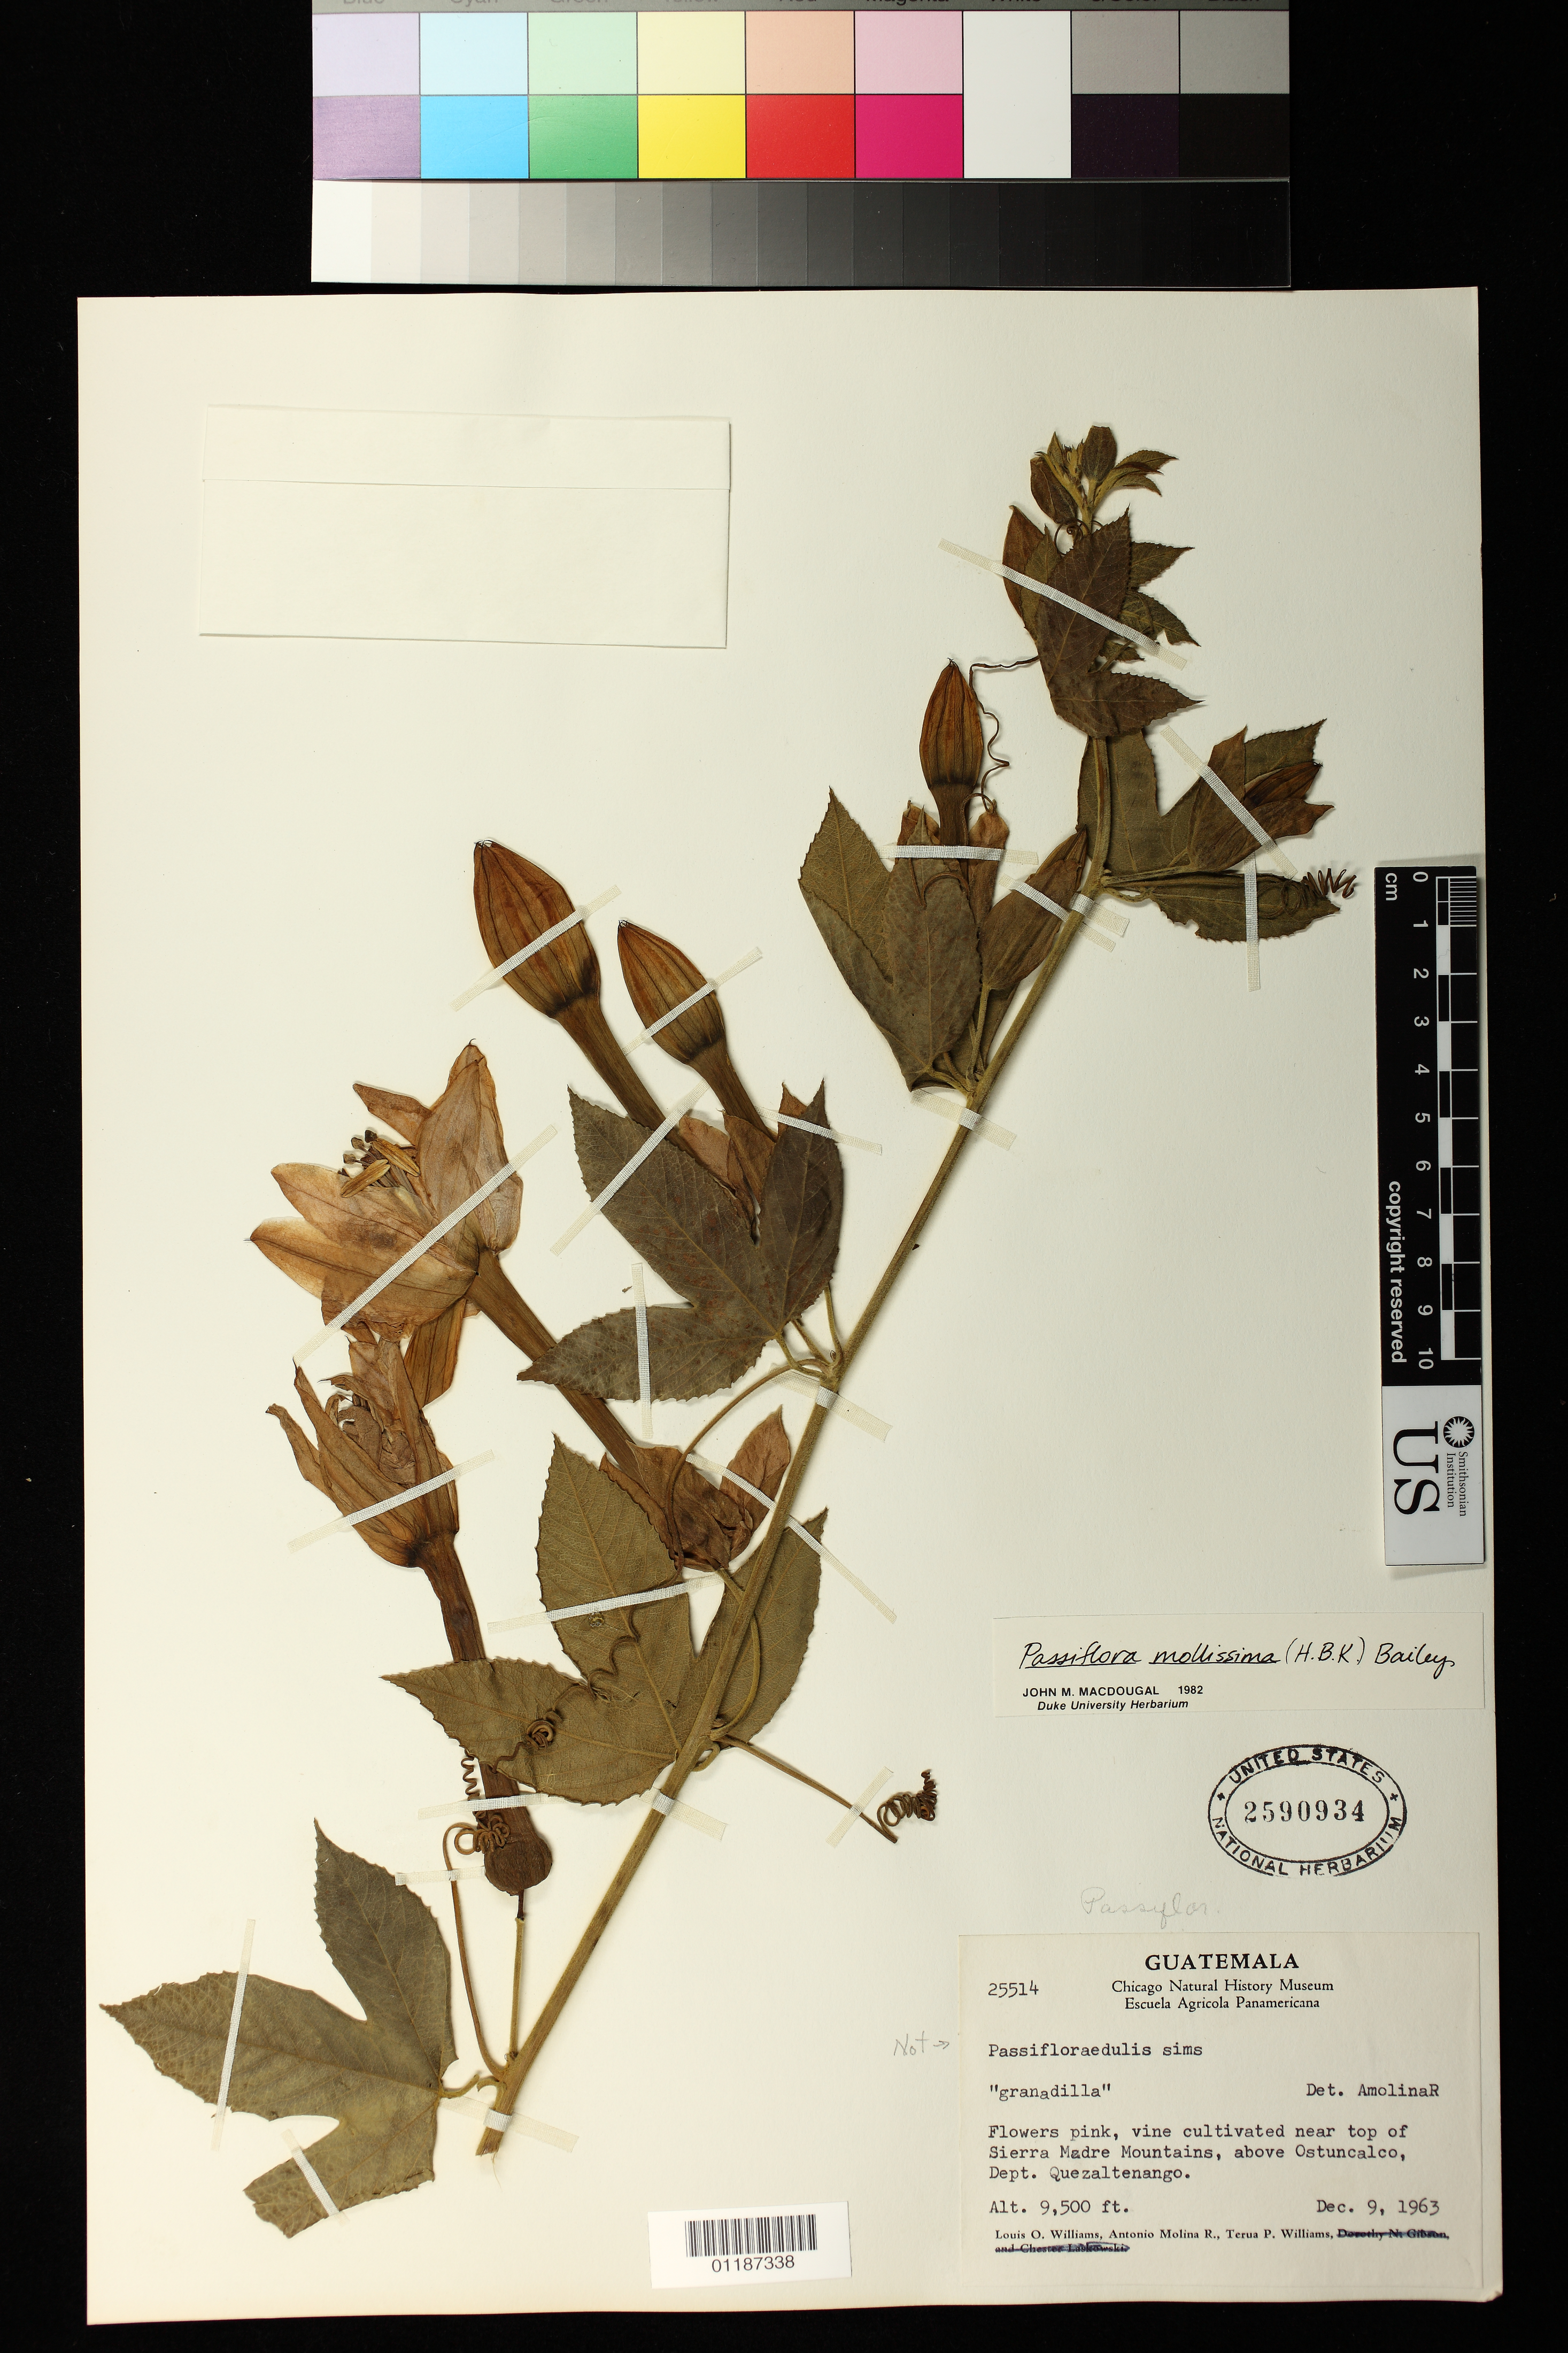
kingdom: Plantae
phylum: Tracheophyta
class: Magnoliopsida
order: Malpighiales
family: Passifloraceae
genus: Passiflora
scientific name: Passiflora mollissima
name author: (Kunth) L.H. Bailey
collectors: L. O. Williams, A. Molina R. & T. P. Williams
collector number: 25514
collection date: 1963-12-09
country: Guatemala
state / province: Quetzaltenango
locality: Cultivated. Near top of Sierra Madre Mountains, above Ostuncalco.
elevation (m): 2896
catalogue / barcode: US 2590934